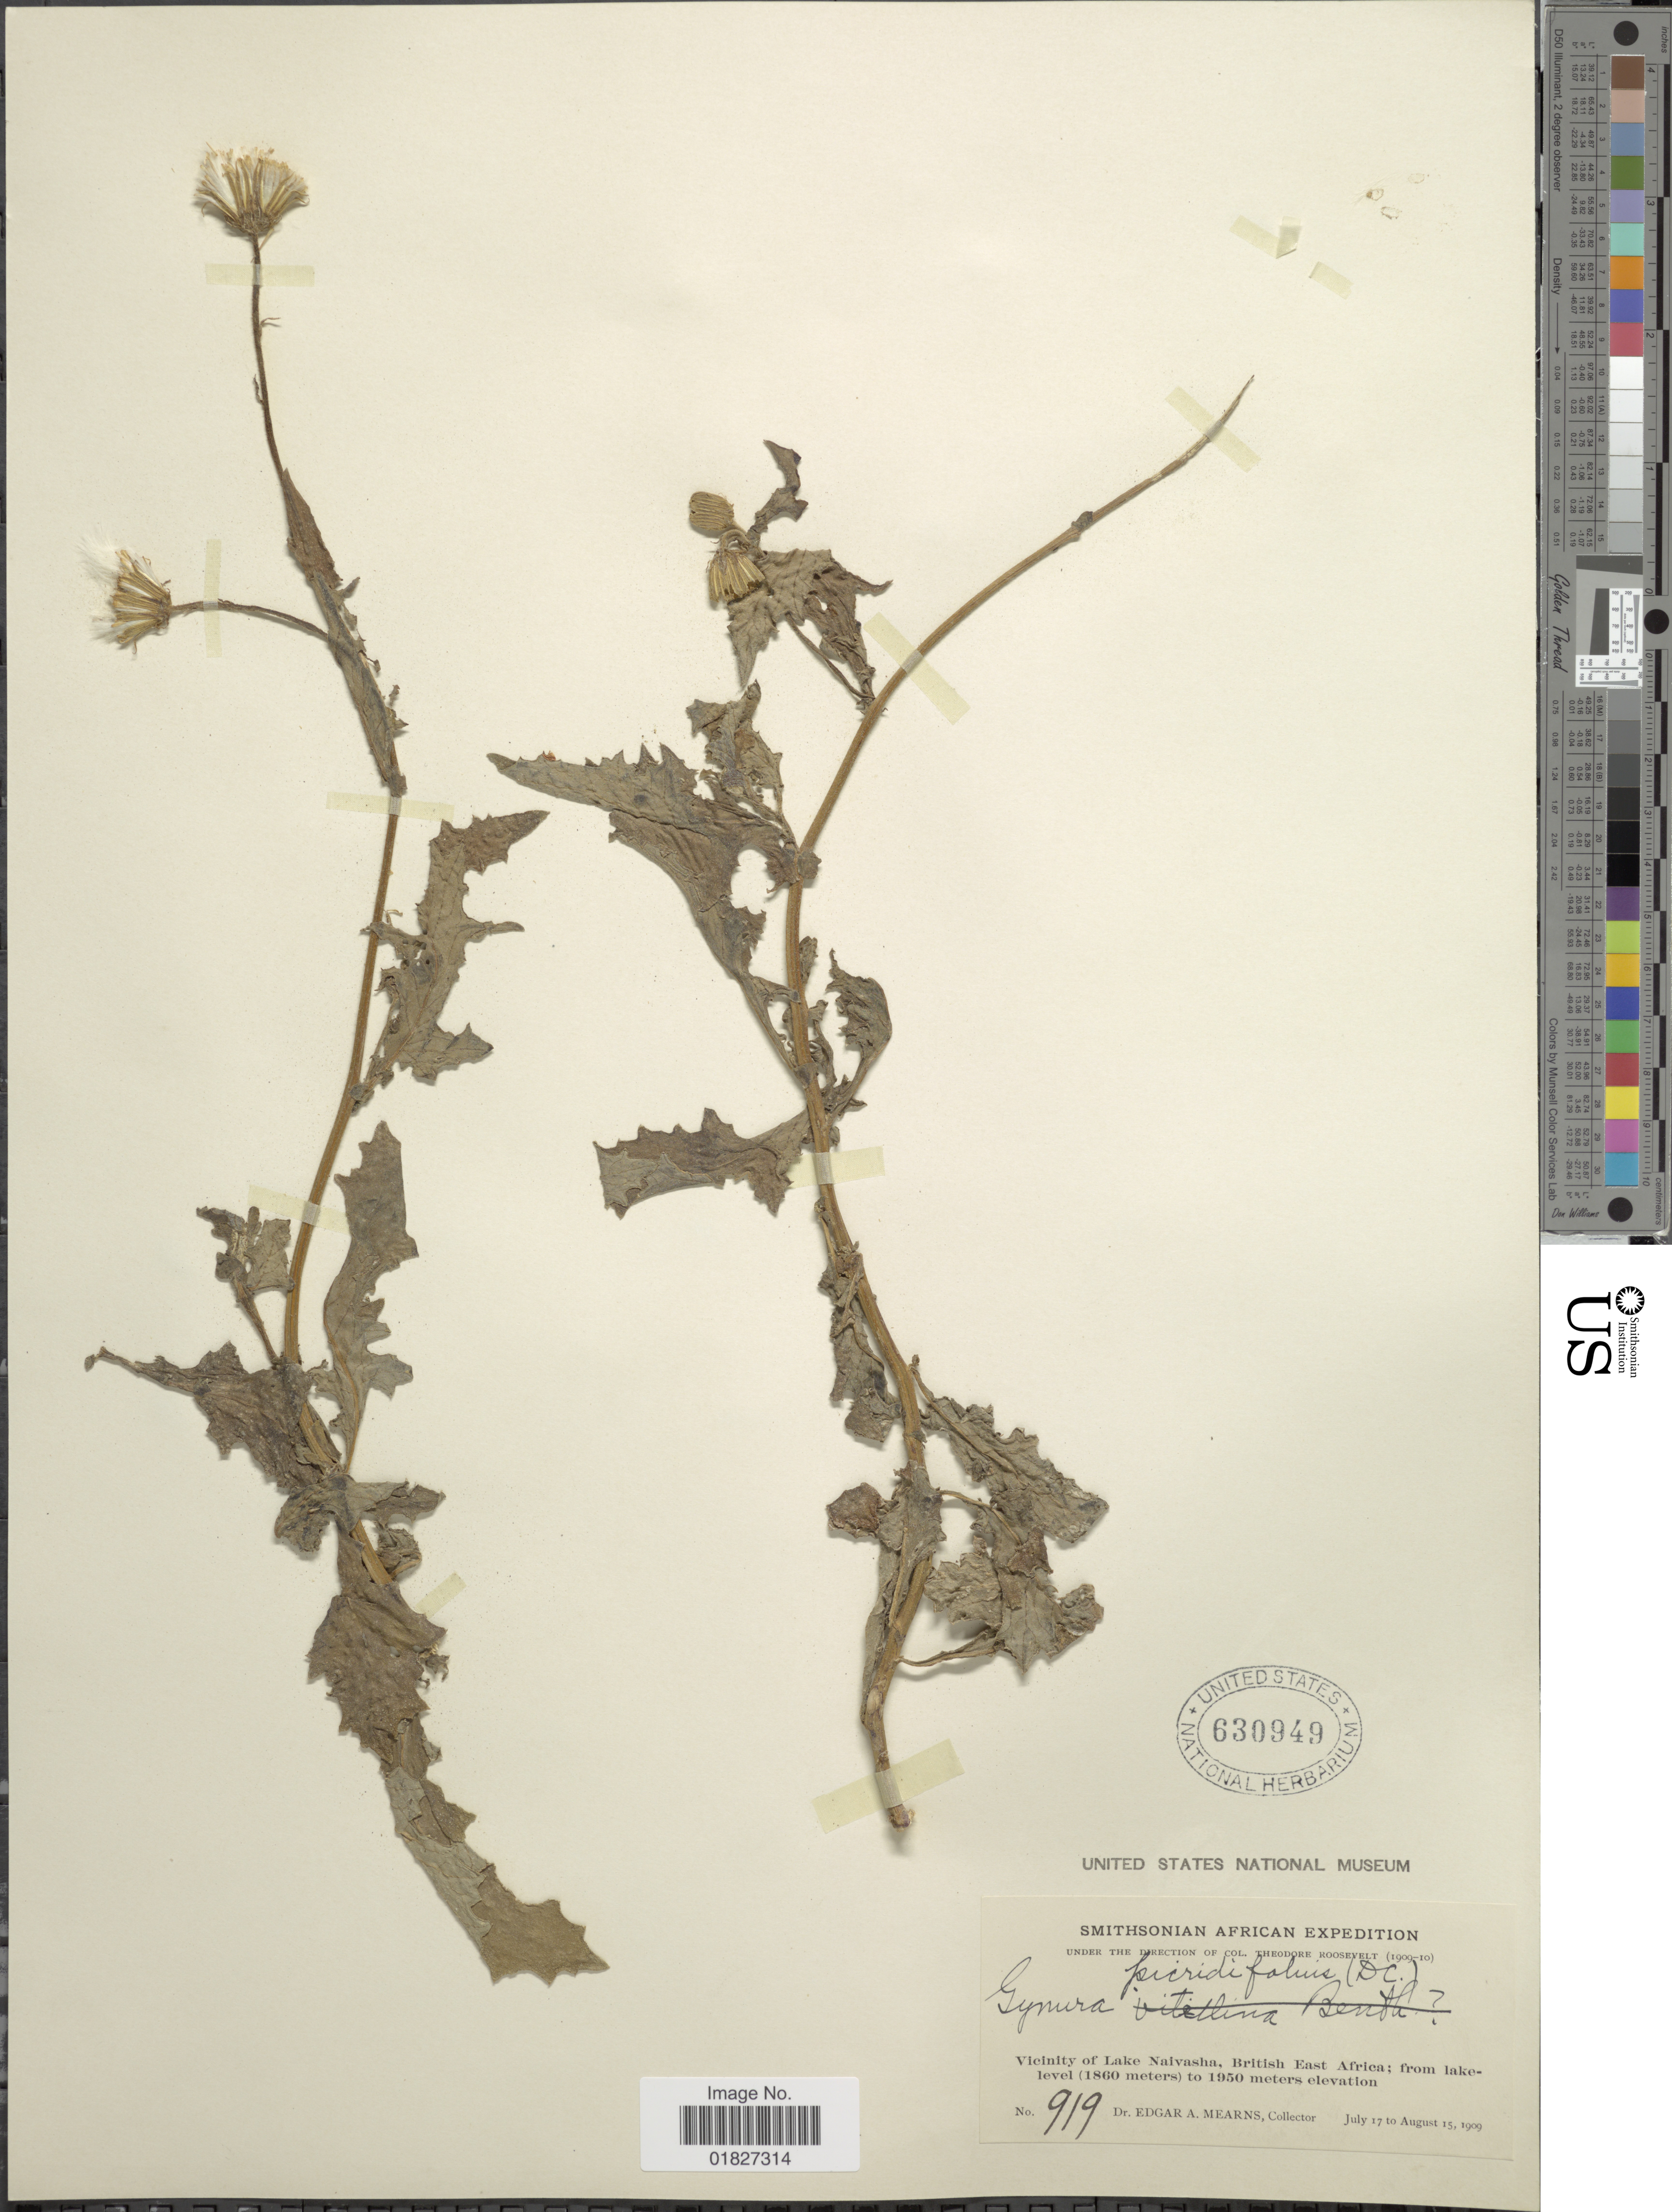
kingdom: Plantae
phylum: Tracheophyta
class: Magnoliopsida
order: Asterales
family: Asteraceae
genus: Gynura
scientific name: Gynura picridifolius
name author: DC.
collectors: E. A. Mearns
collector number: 919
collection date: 1909-07-17/1909-08-15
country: Kenya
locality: Vicinity of Lake Naivasha, British East Africa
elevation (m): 1860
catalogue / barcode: US 630949